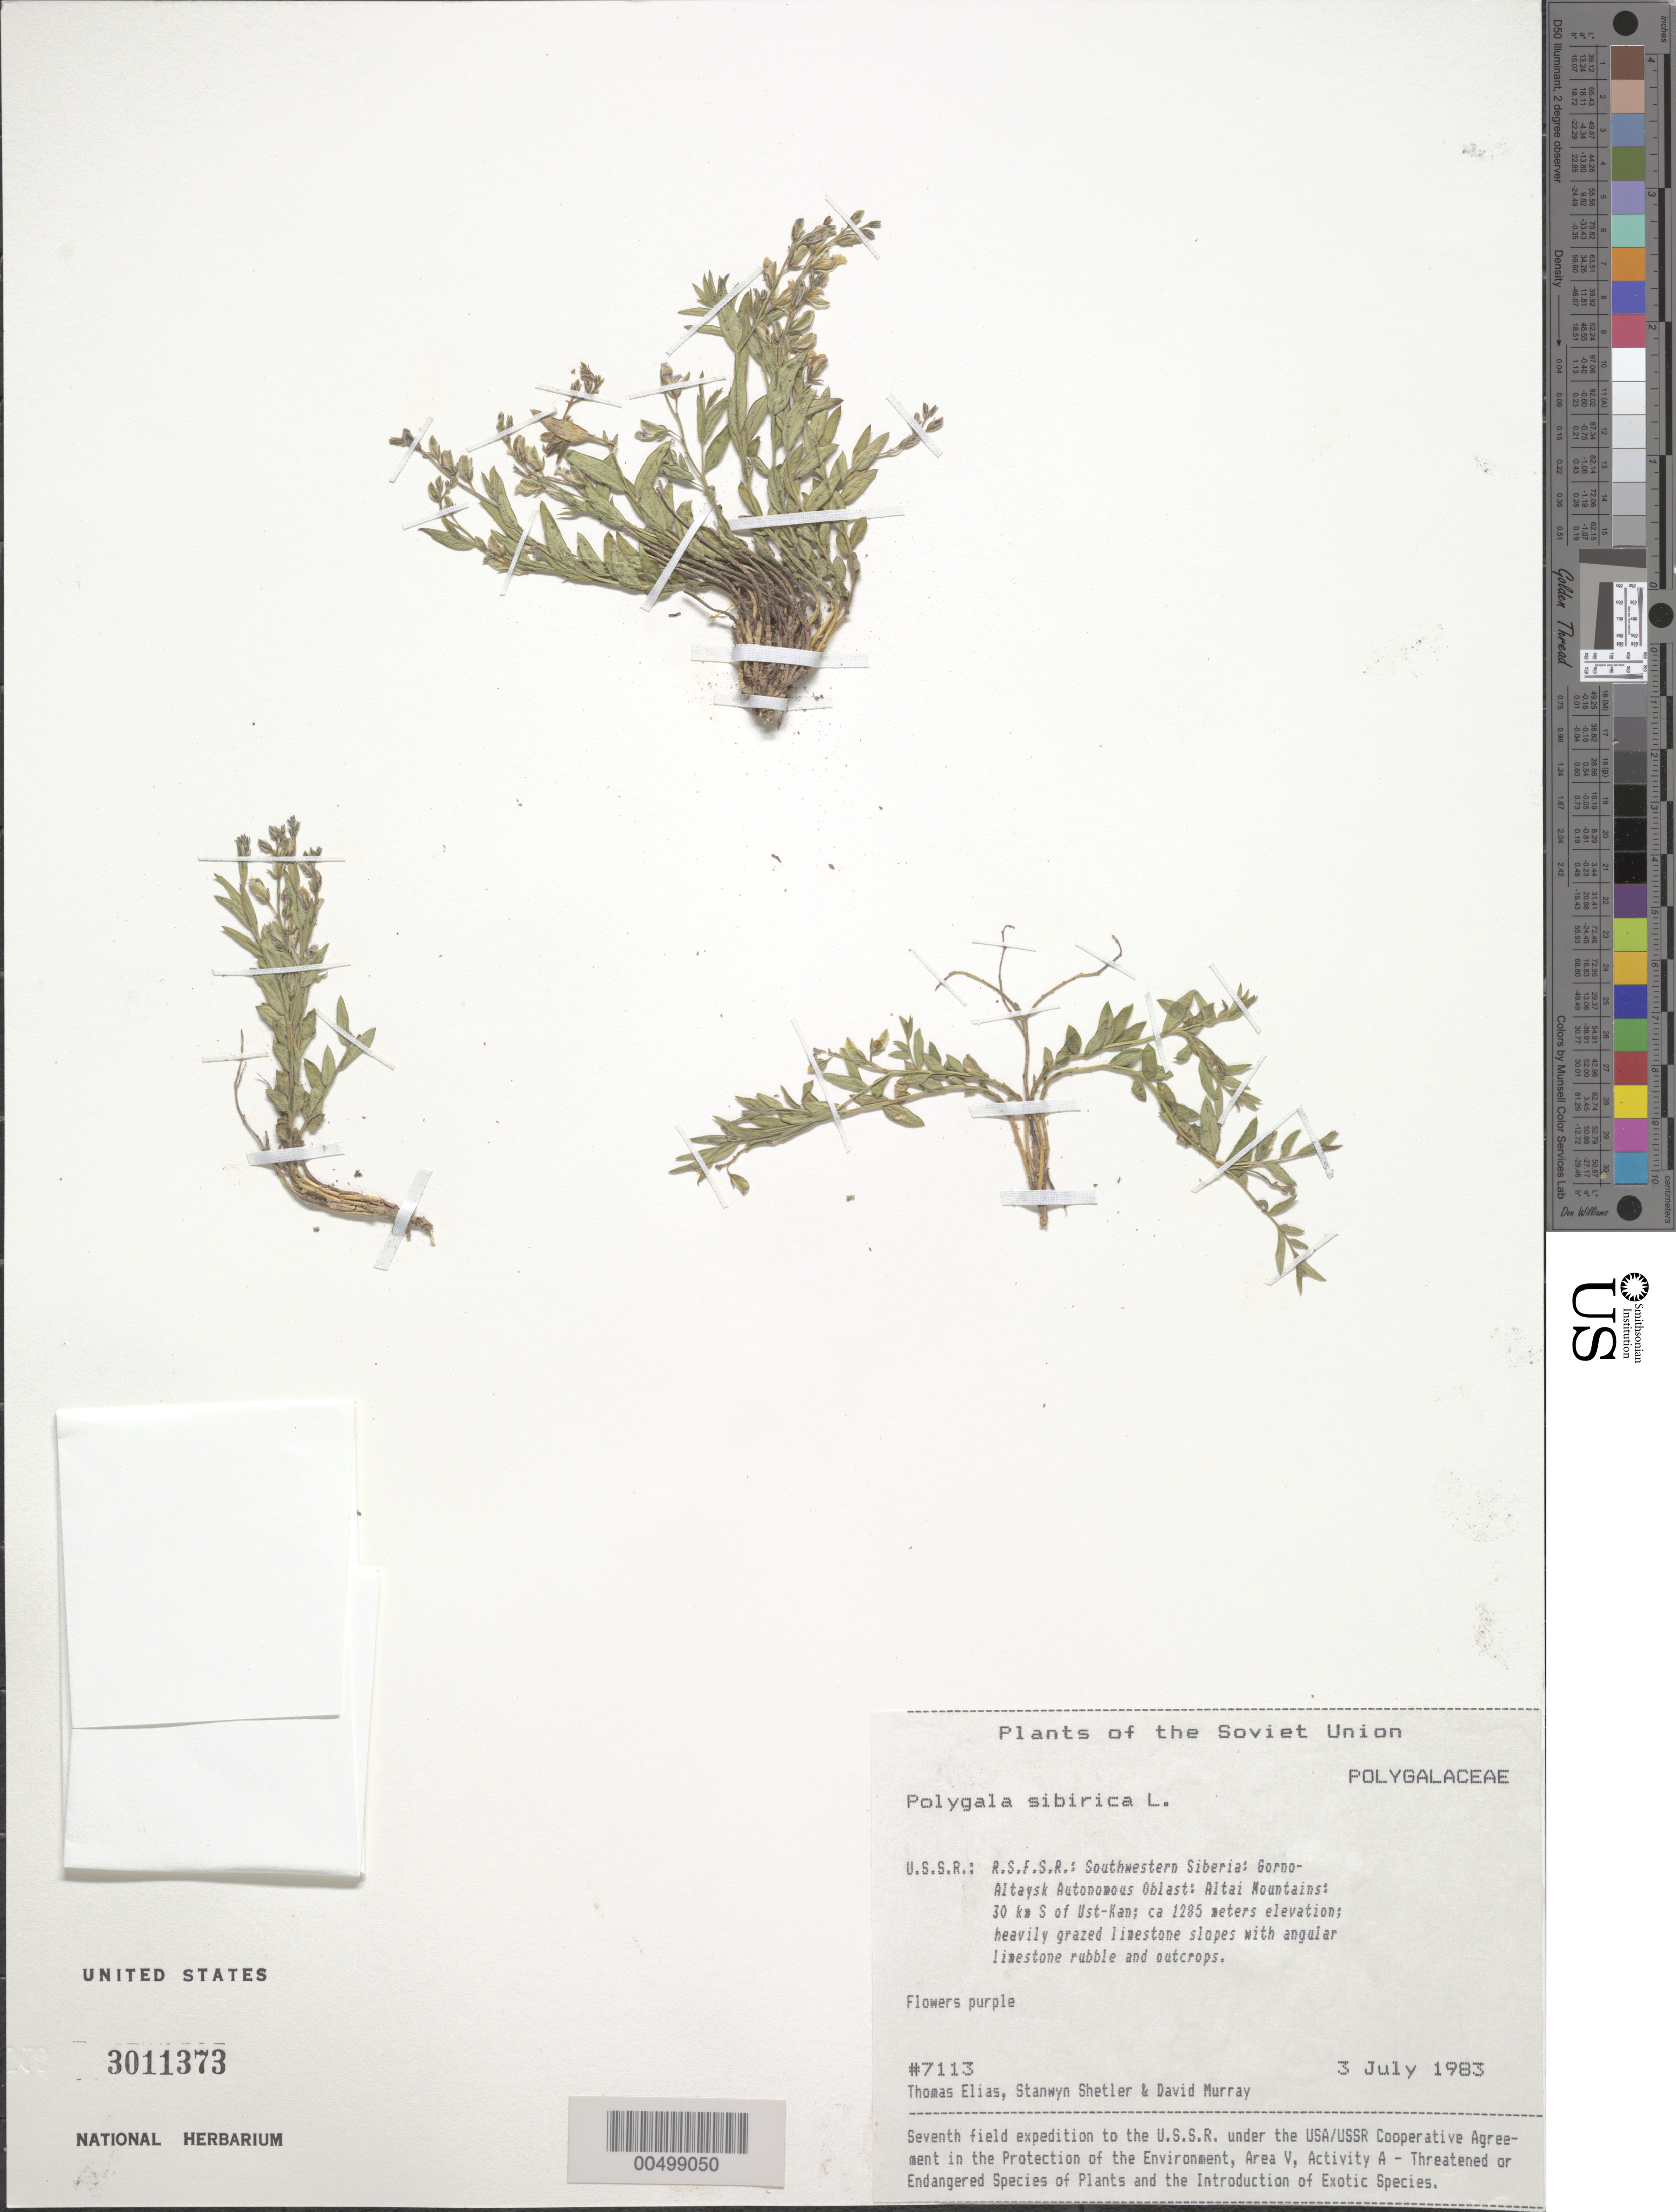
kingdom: Plantae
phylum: Tracheophyta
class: Magnoliopsida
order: Fabales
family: Polygalaceae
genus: Polygala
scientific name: Polygala sibirica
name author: L.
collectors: T. Elias, S. Shetler & D. F. Murray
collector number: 7113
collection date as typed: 03 Jul 1983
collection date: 1983-07-03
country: Russian Federation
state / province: Altai Republic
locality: Altai Mountains, 30 km S of Ust-Kan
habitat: heavily grazed limestone slopes with angular limestone rubble and outcrops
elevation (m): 1285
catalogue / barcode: US 3011373